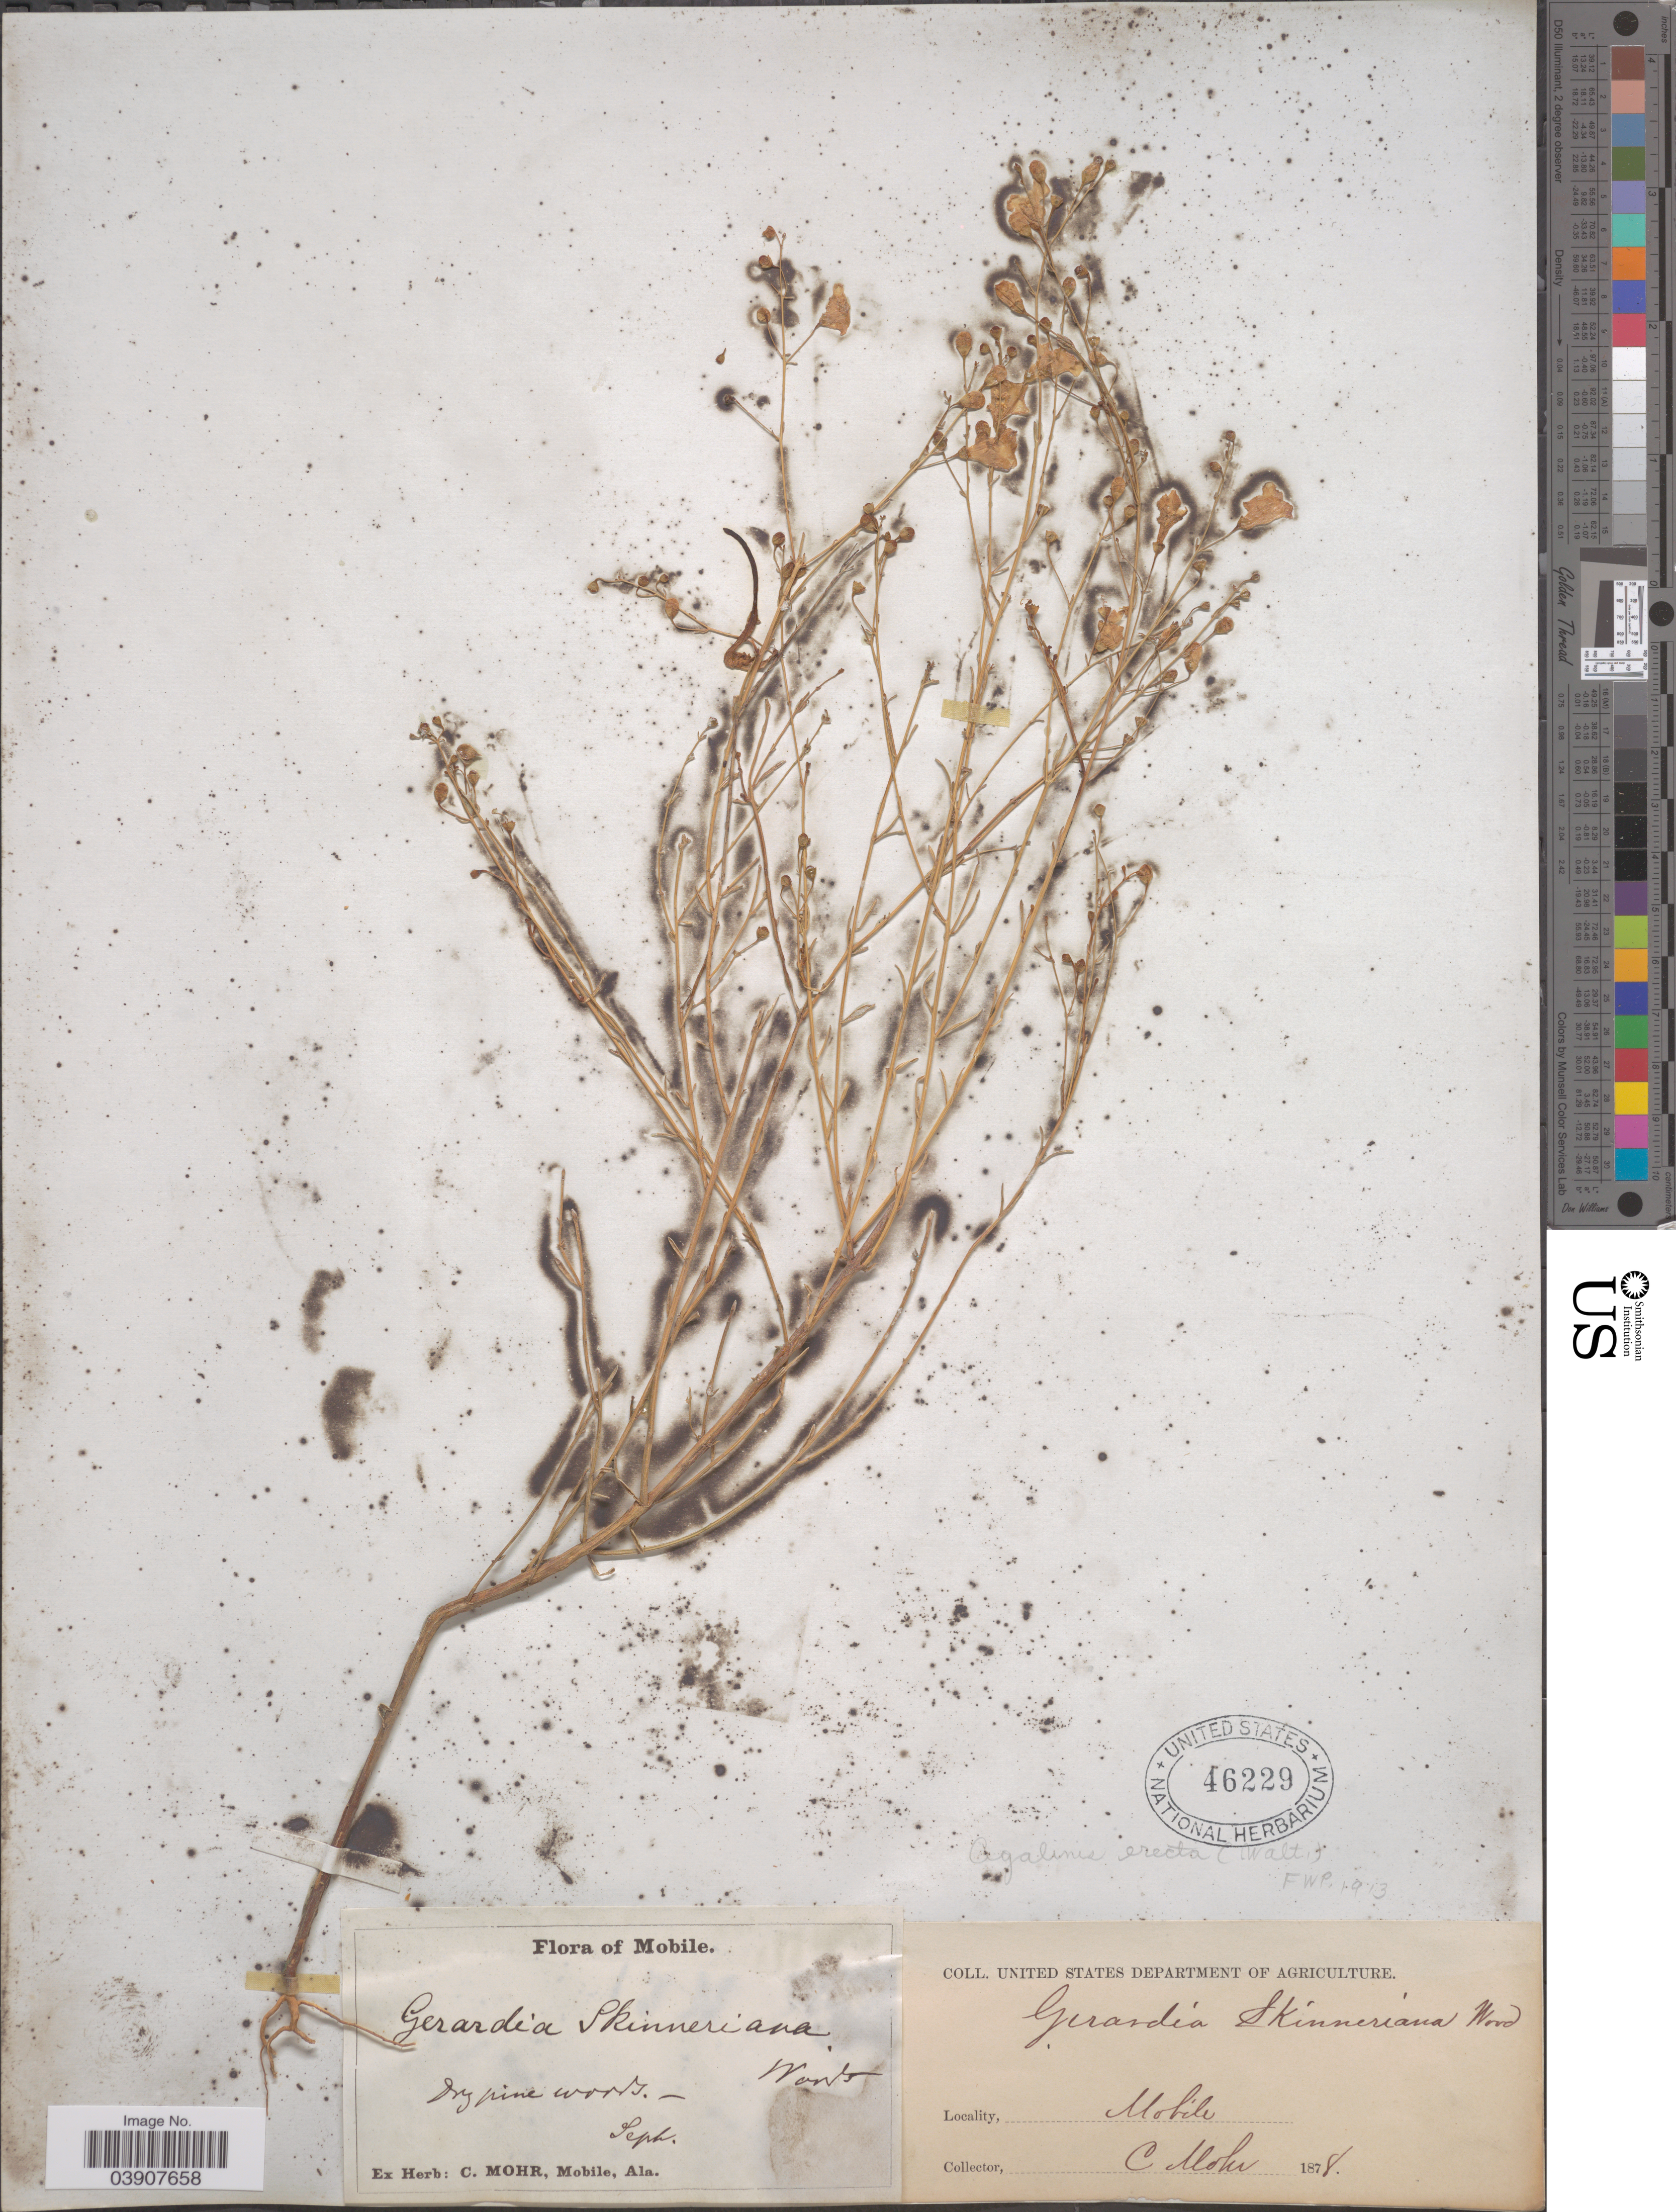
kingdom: Plantae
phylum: Tracheophyta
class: Magnoliopsida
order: Lamiales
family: Orobanchaceae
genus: Agalinis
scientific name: Agalinis erecta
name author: Pennell ex Small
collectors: C. T. Mohr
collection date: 1878-09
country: United States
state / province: Alabama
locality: Mobile.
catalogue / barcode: US 46229